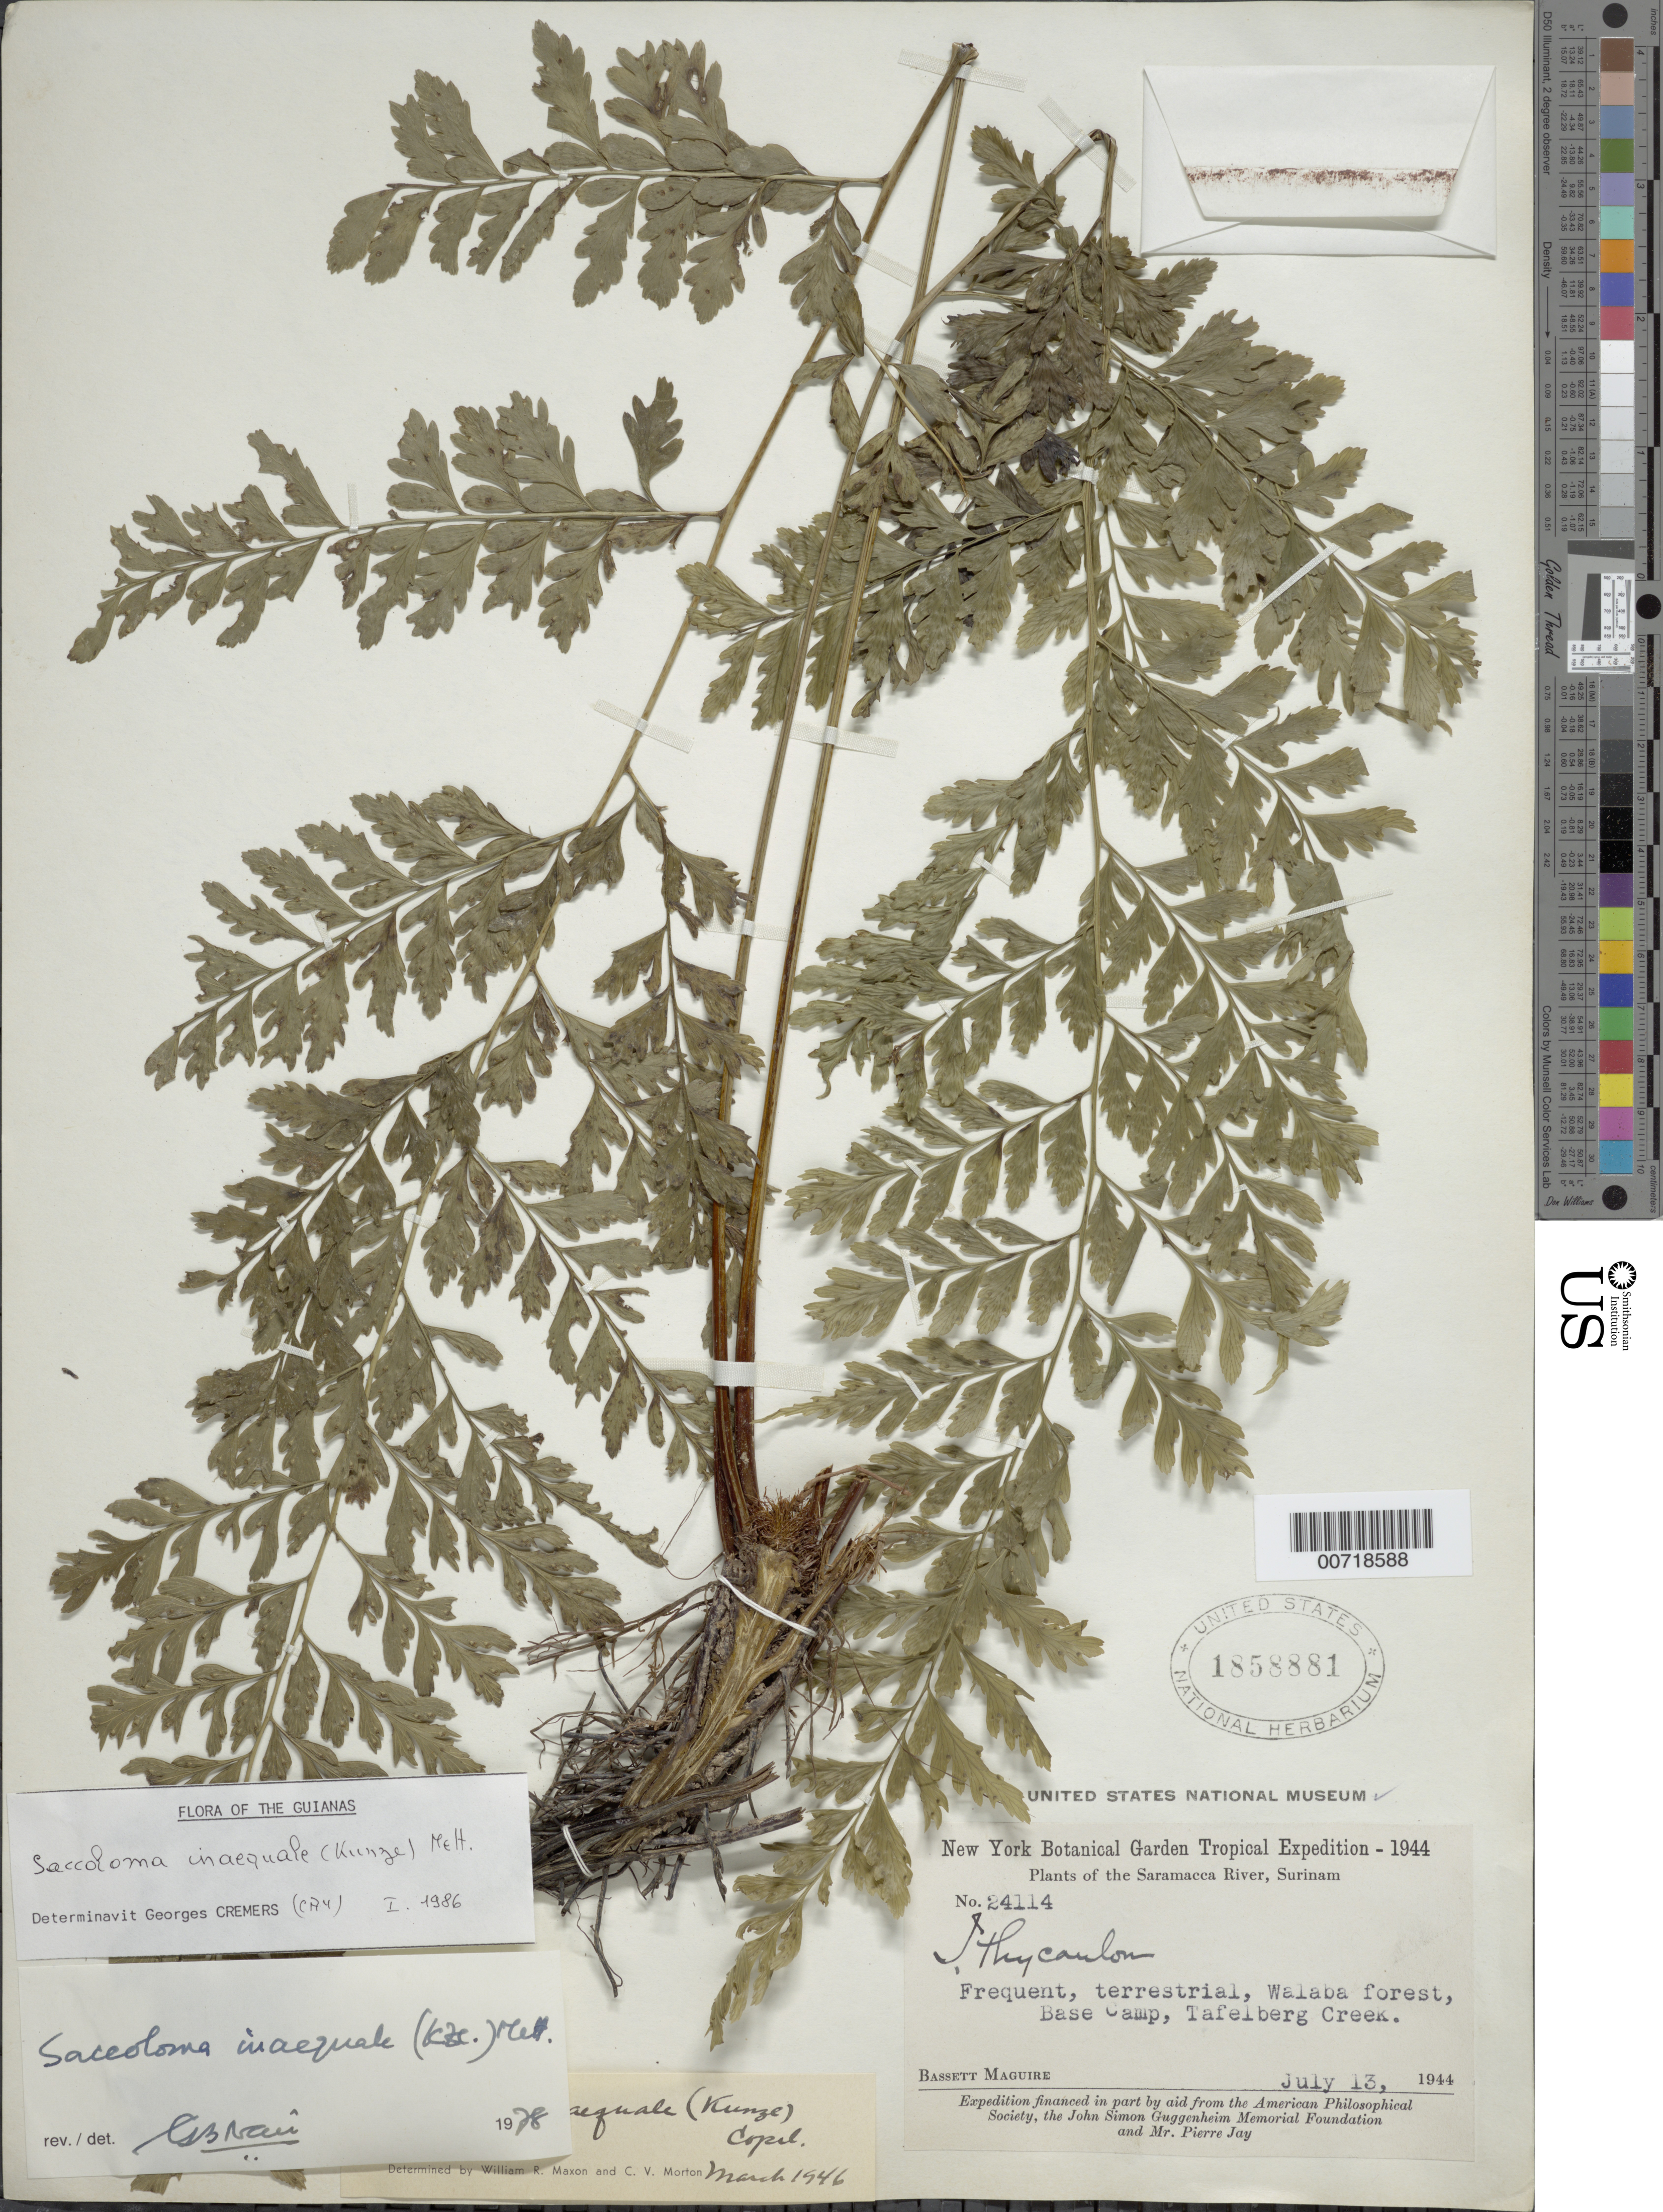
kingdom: Plantae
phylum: Tracheophyta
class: Polypodiopsida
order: Polypodiales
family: Saccolomataceae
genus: Saccoloma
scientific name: Saccoloma inaequale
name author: (Kunze) Mett.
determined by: Cremers, Georges A.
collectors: B. Maguire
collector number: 24114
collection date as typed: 13-Jul-44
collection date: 1944-07-13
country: Suriname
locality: Saramacca River, Tafelberg Creek, vicinity of Base Camp 1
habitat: Wallaba forest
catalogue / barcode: US 1858881